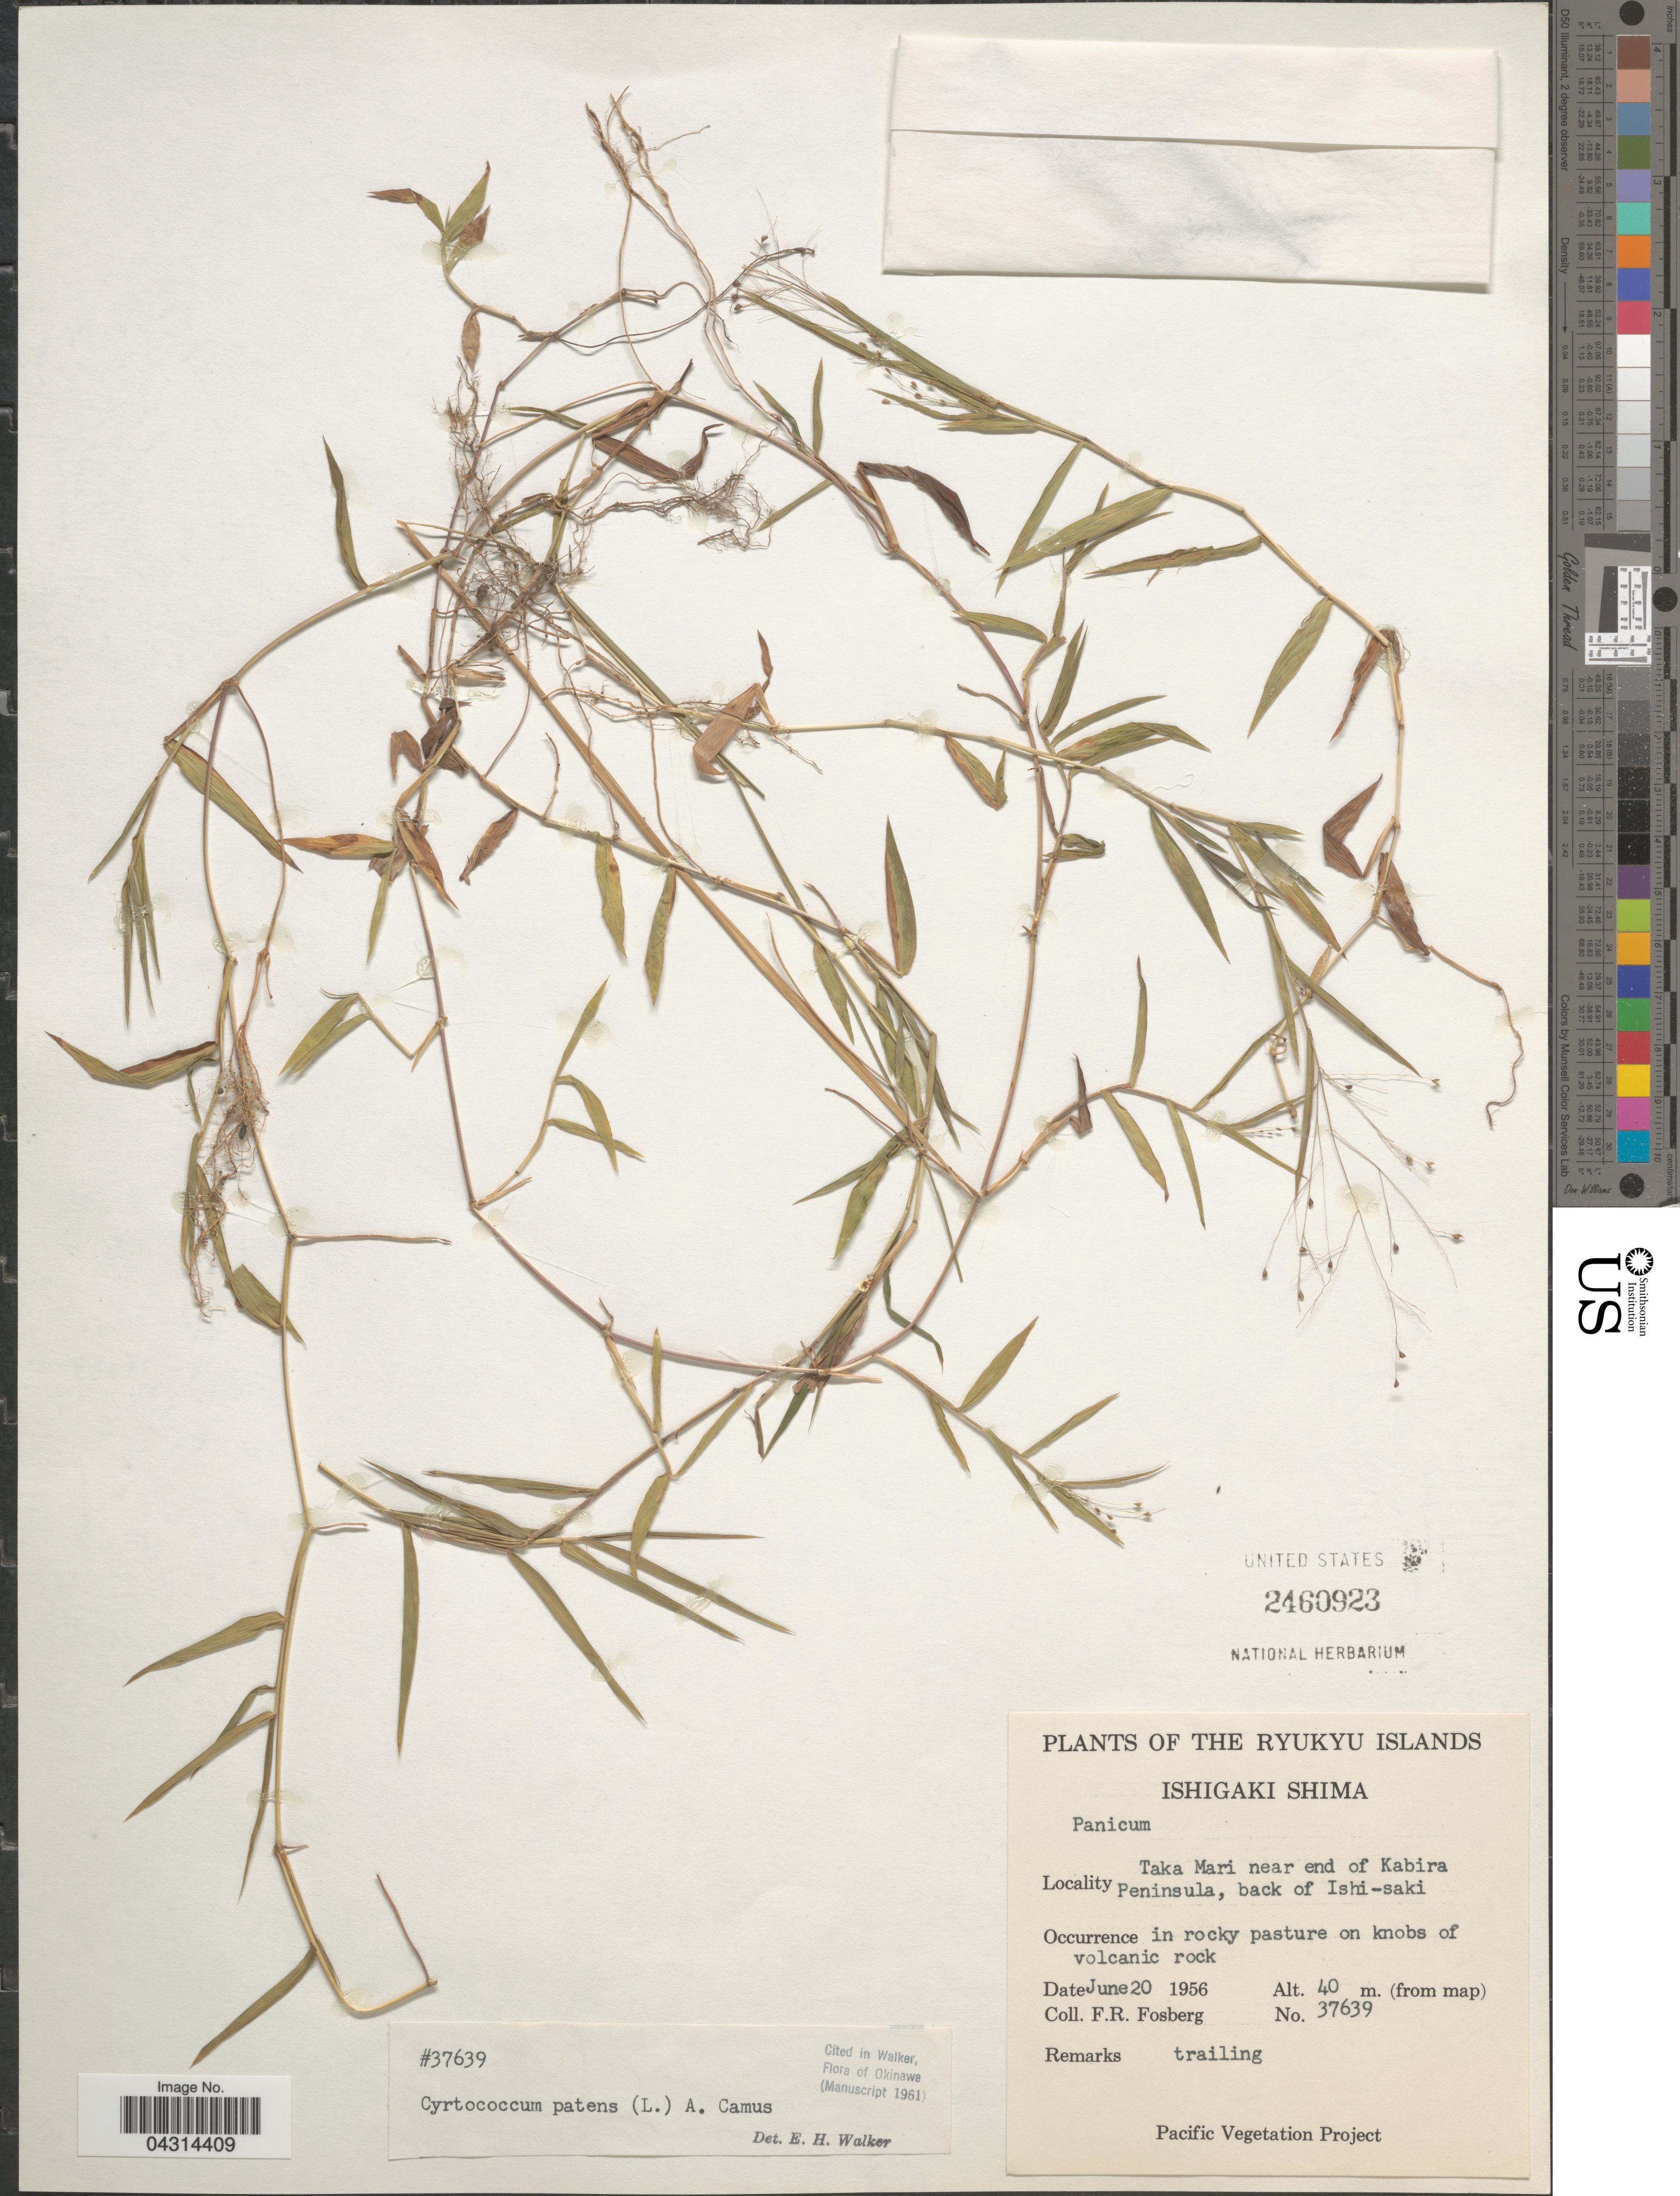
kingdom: Plantae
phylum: Tracheophyta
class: Liliopsida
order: Poales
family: Poaceae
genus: Cyrtococcum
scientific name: Cyrtococcum patens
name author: (L.) A. Camus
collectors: F. R. Fosberg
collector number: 37639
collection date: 1956-06-20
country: Japan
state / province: Okinawa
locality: The Ryukyu Islands. Ishigaki Shima. Taka Mari near end of Kabira Peninsula, back of Ishi-saki.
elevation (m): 40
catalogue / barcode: US 2460923